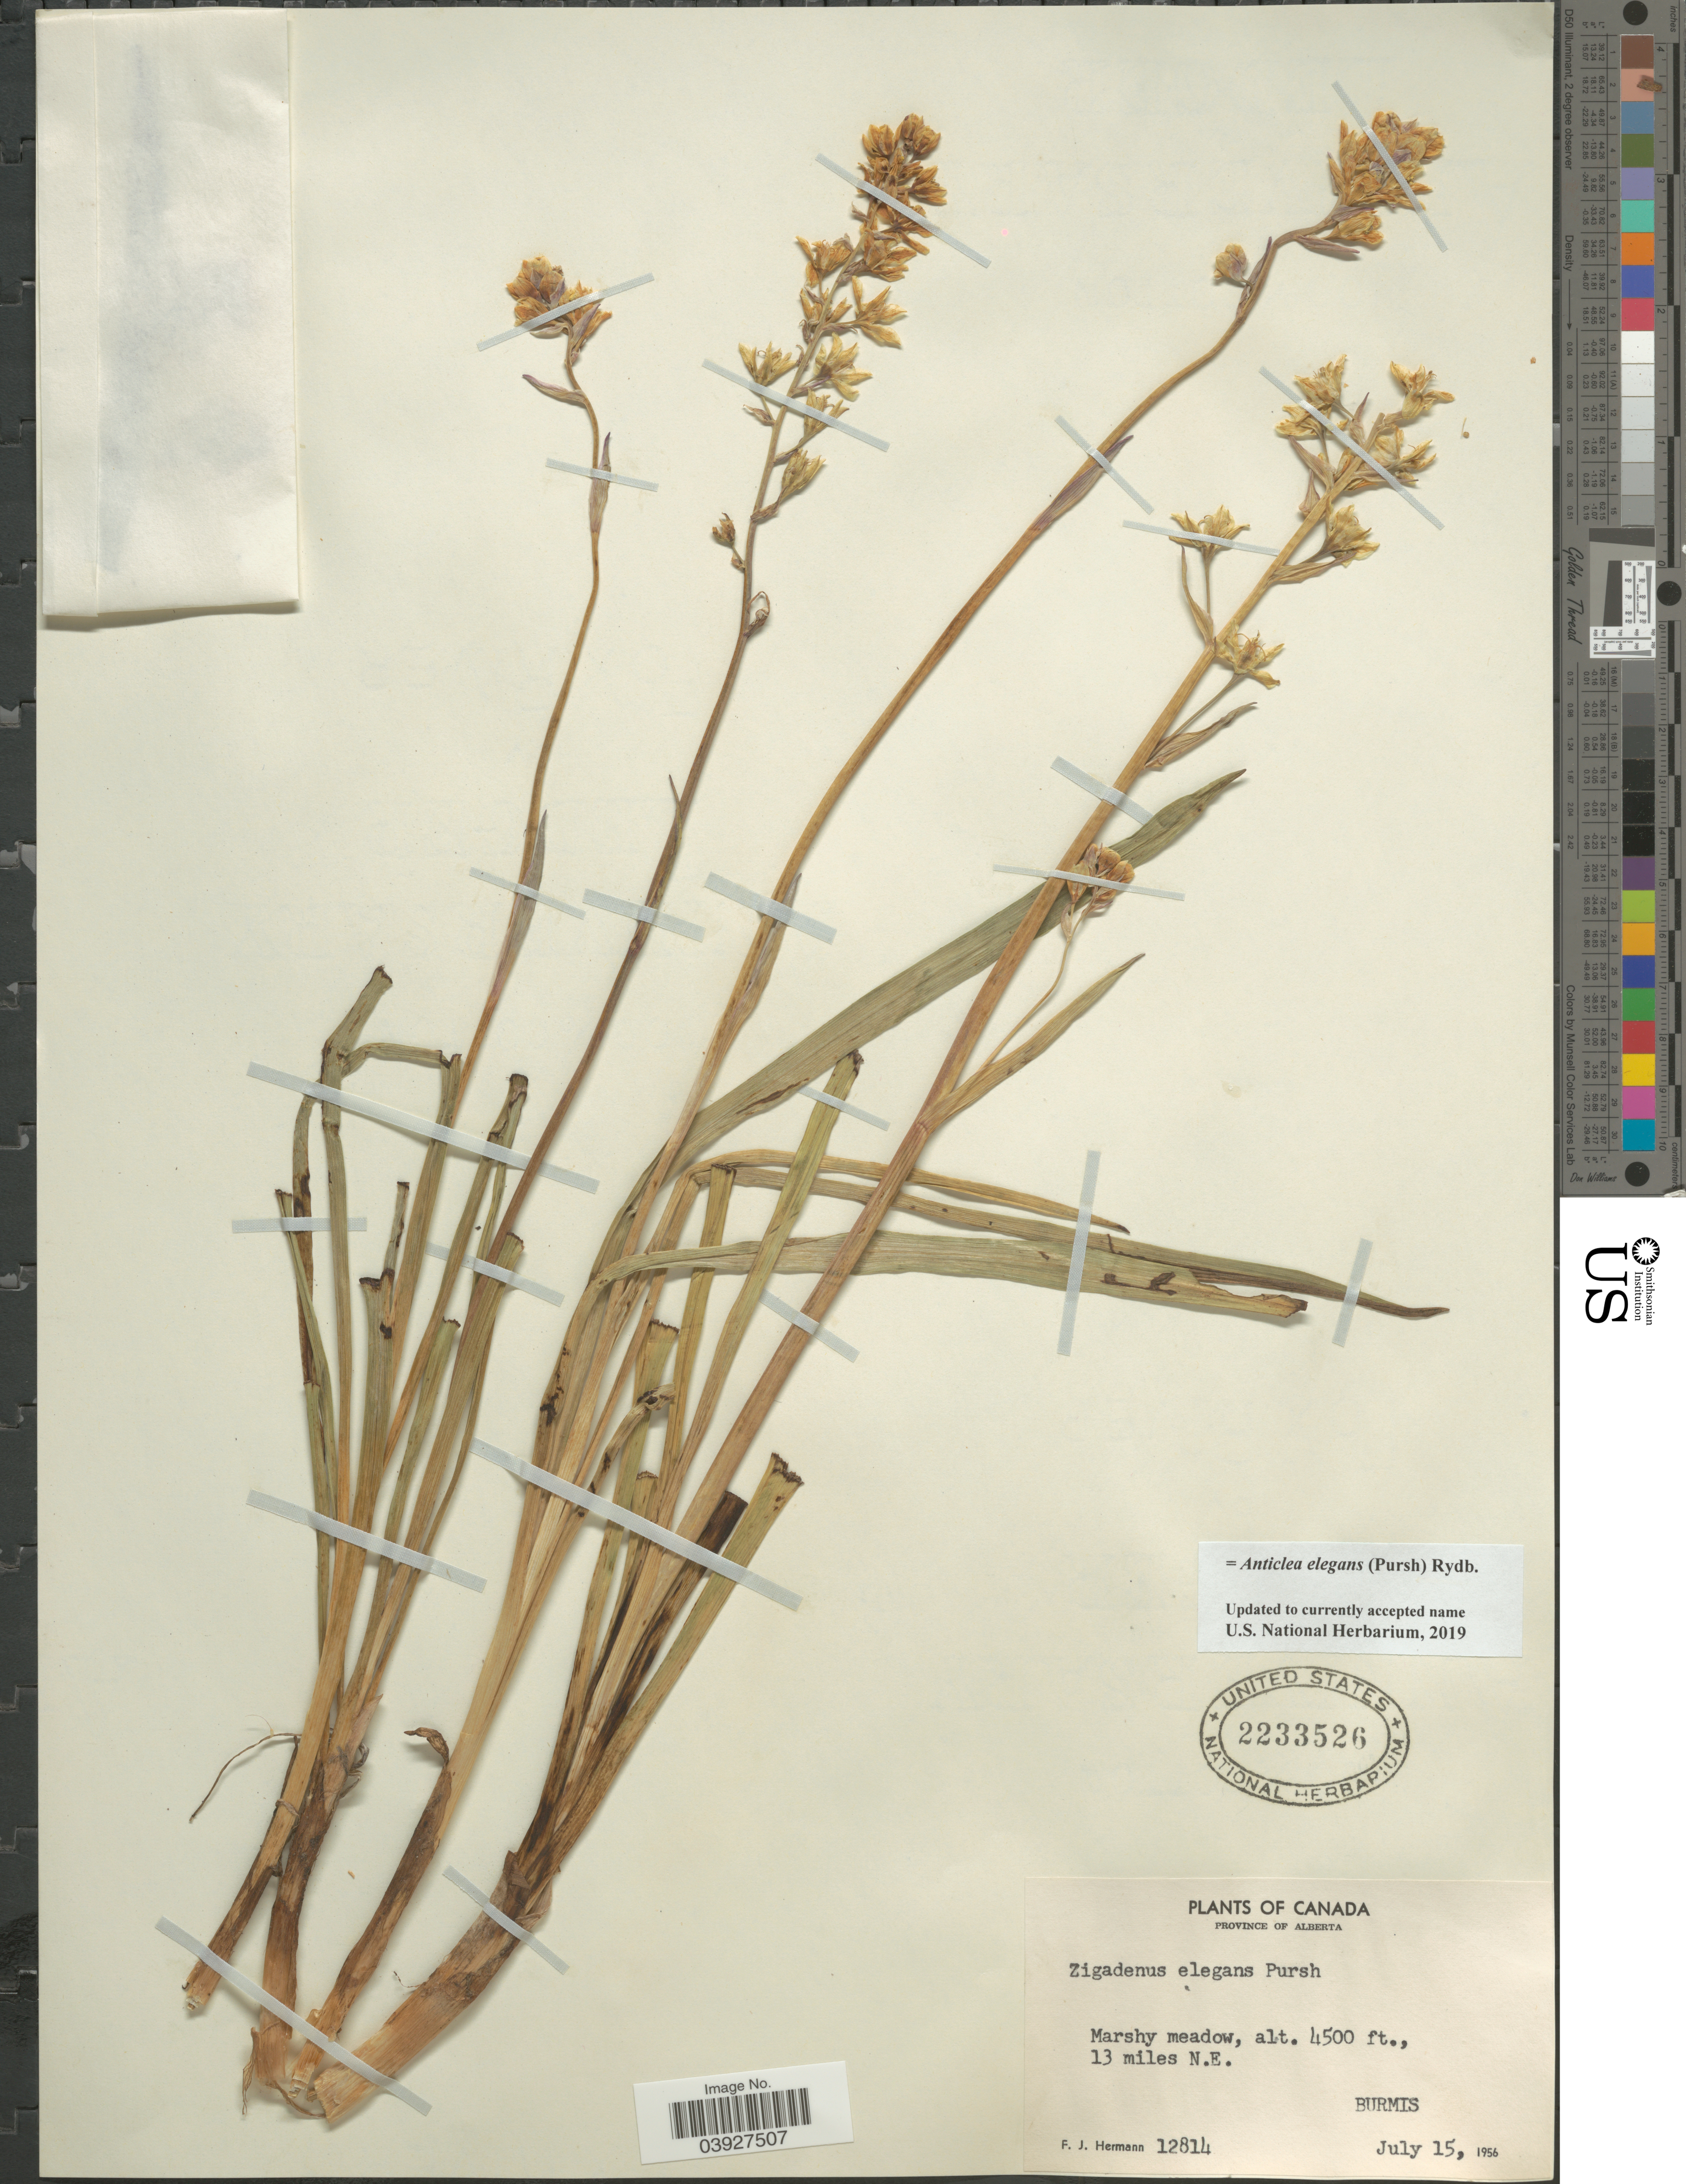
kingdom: Plantae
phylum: Tracheophyta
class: Liliopsida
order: Liliales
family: Melanthiaceae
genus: Anticlea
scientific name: Anticlea elegans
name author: (Pursh) Rydb.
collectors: F. J. Hermann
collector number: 12814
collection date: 1956-07-15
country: Canada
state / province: Alberta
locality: Marshy meadow, 13 miles N. E. Burmis.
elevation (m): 1372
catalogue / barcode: US 2233526